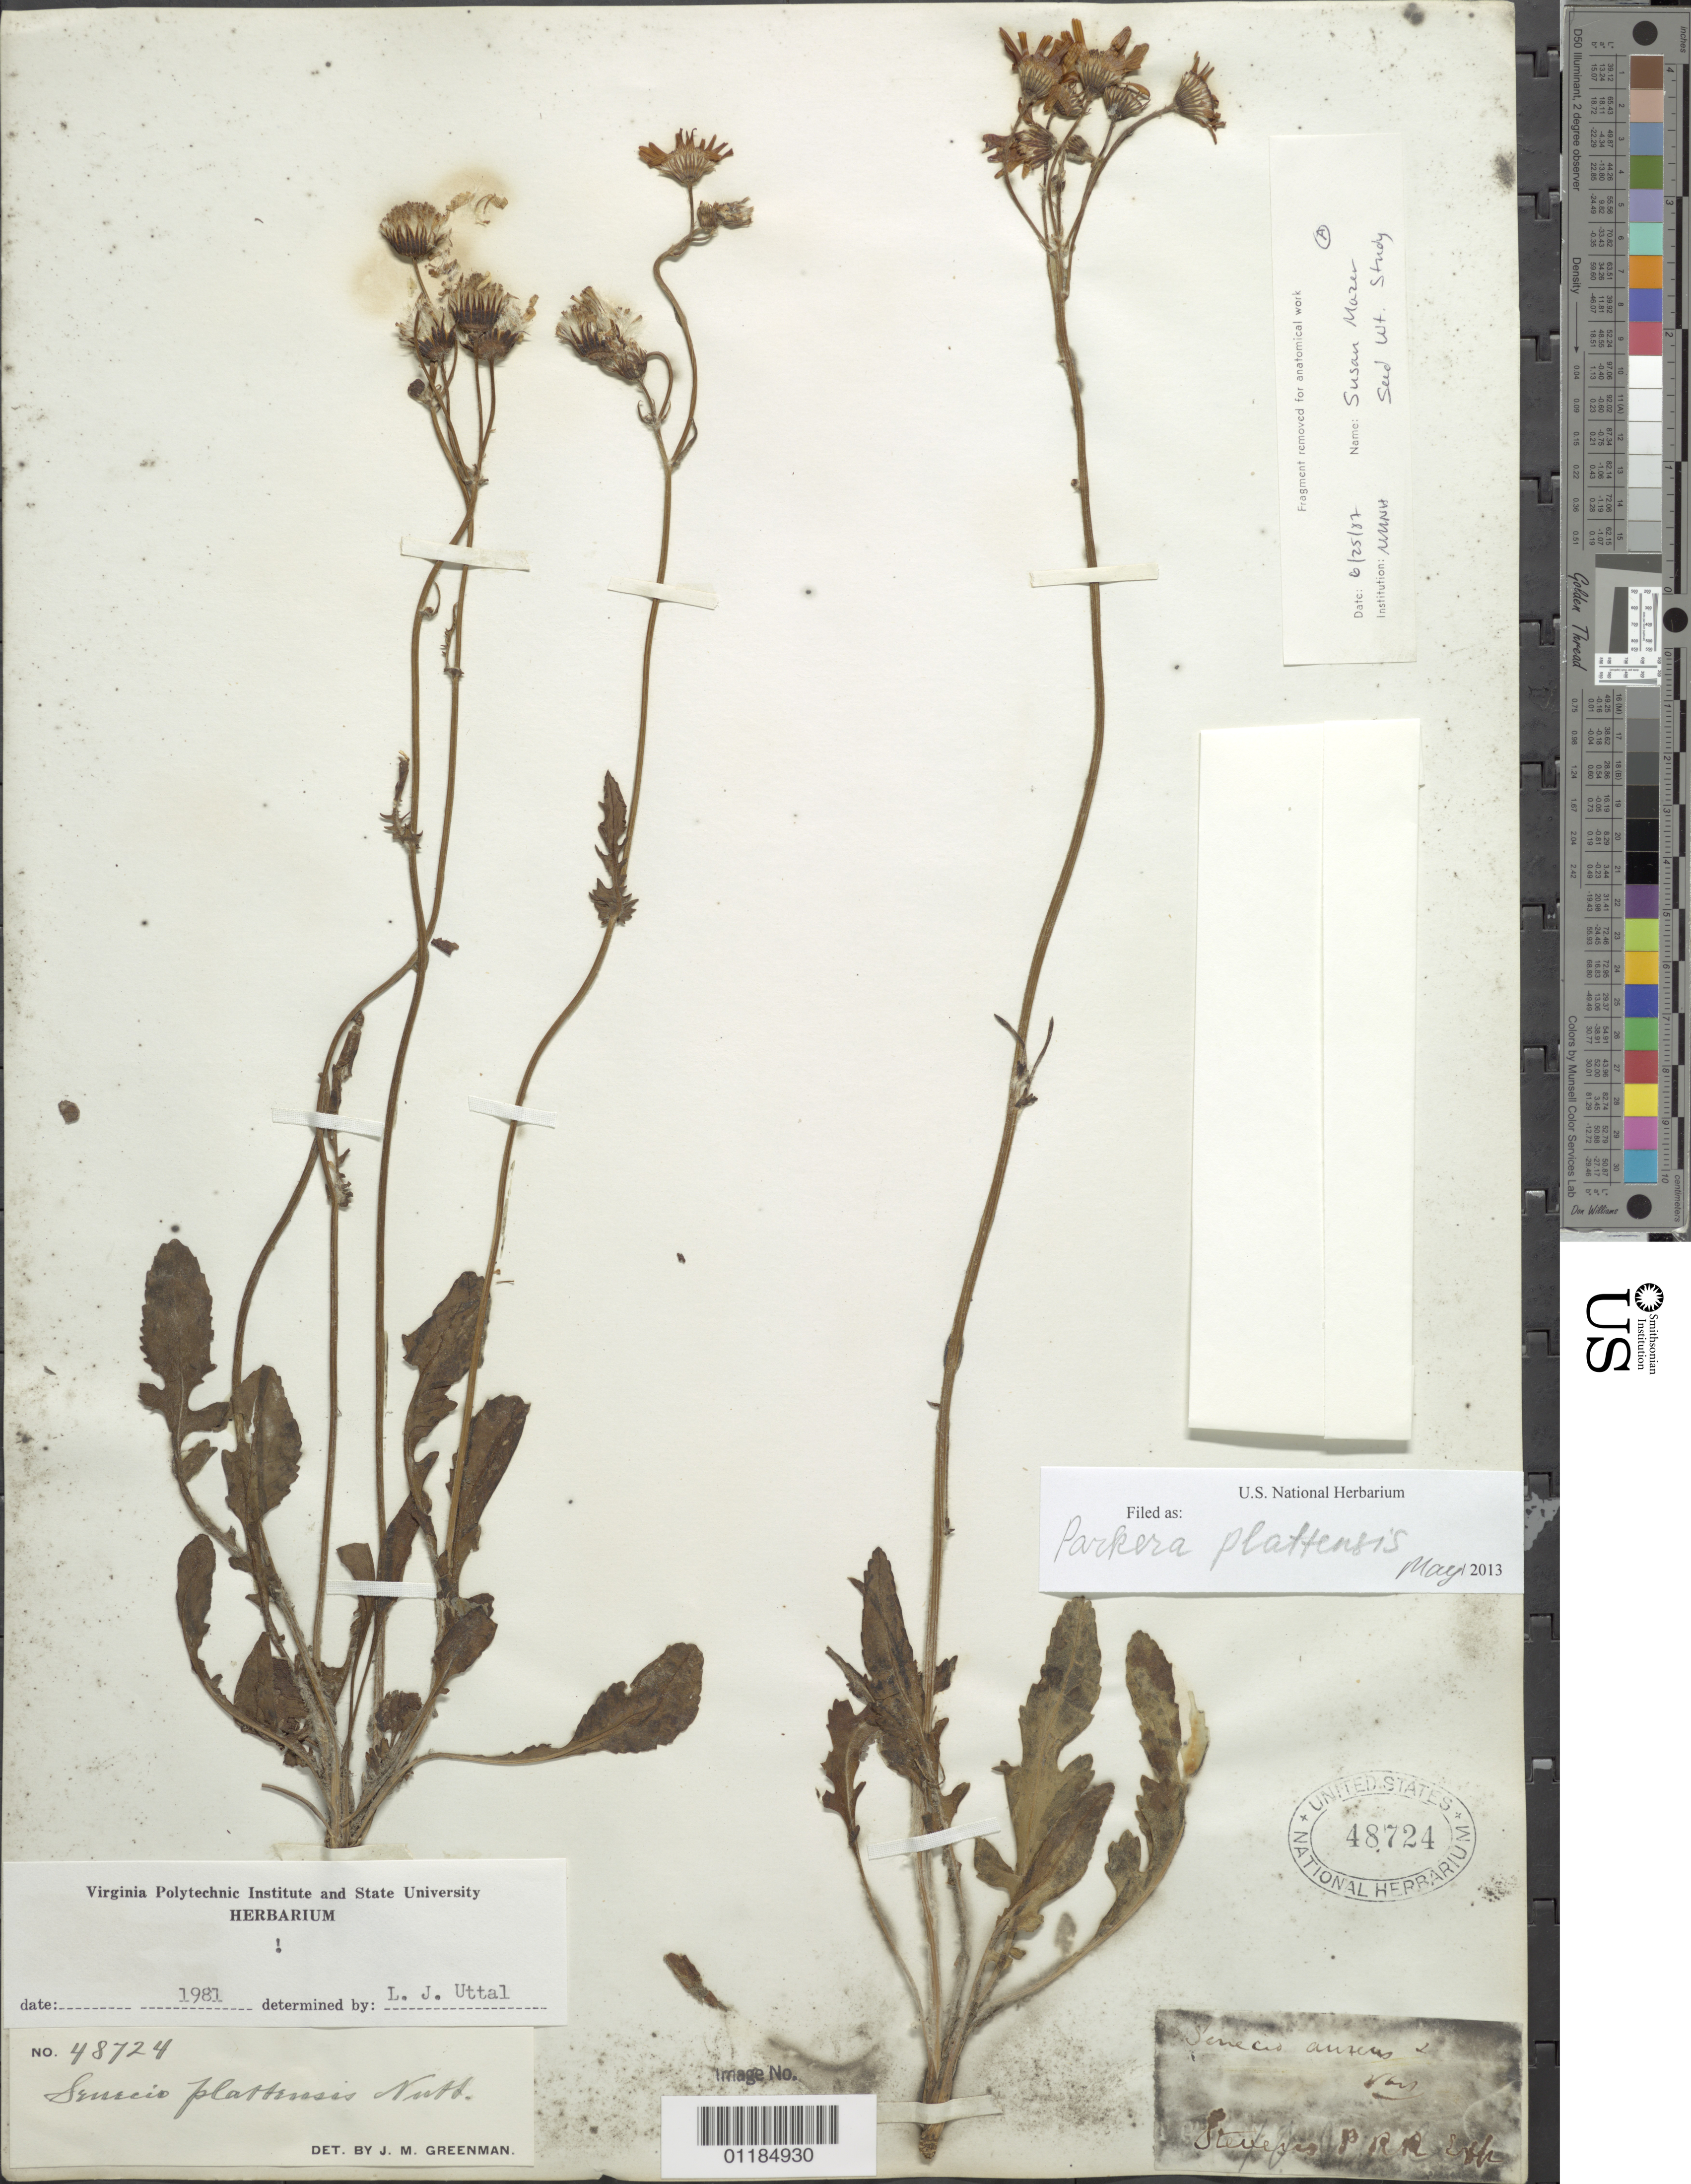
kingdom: Plantae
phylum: Tracheophyta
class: Magnoliopsida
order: Asterales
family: Asteraceae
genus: Packera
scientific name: Packera plattensis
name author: W.A. Weber & Á. Löve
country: United States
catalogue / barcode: US 48724